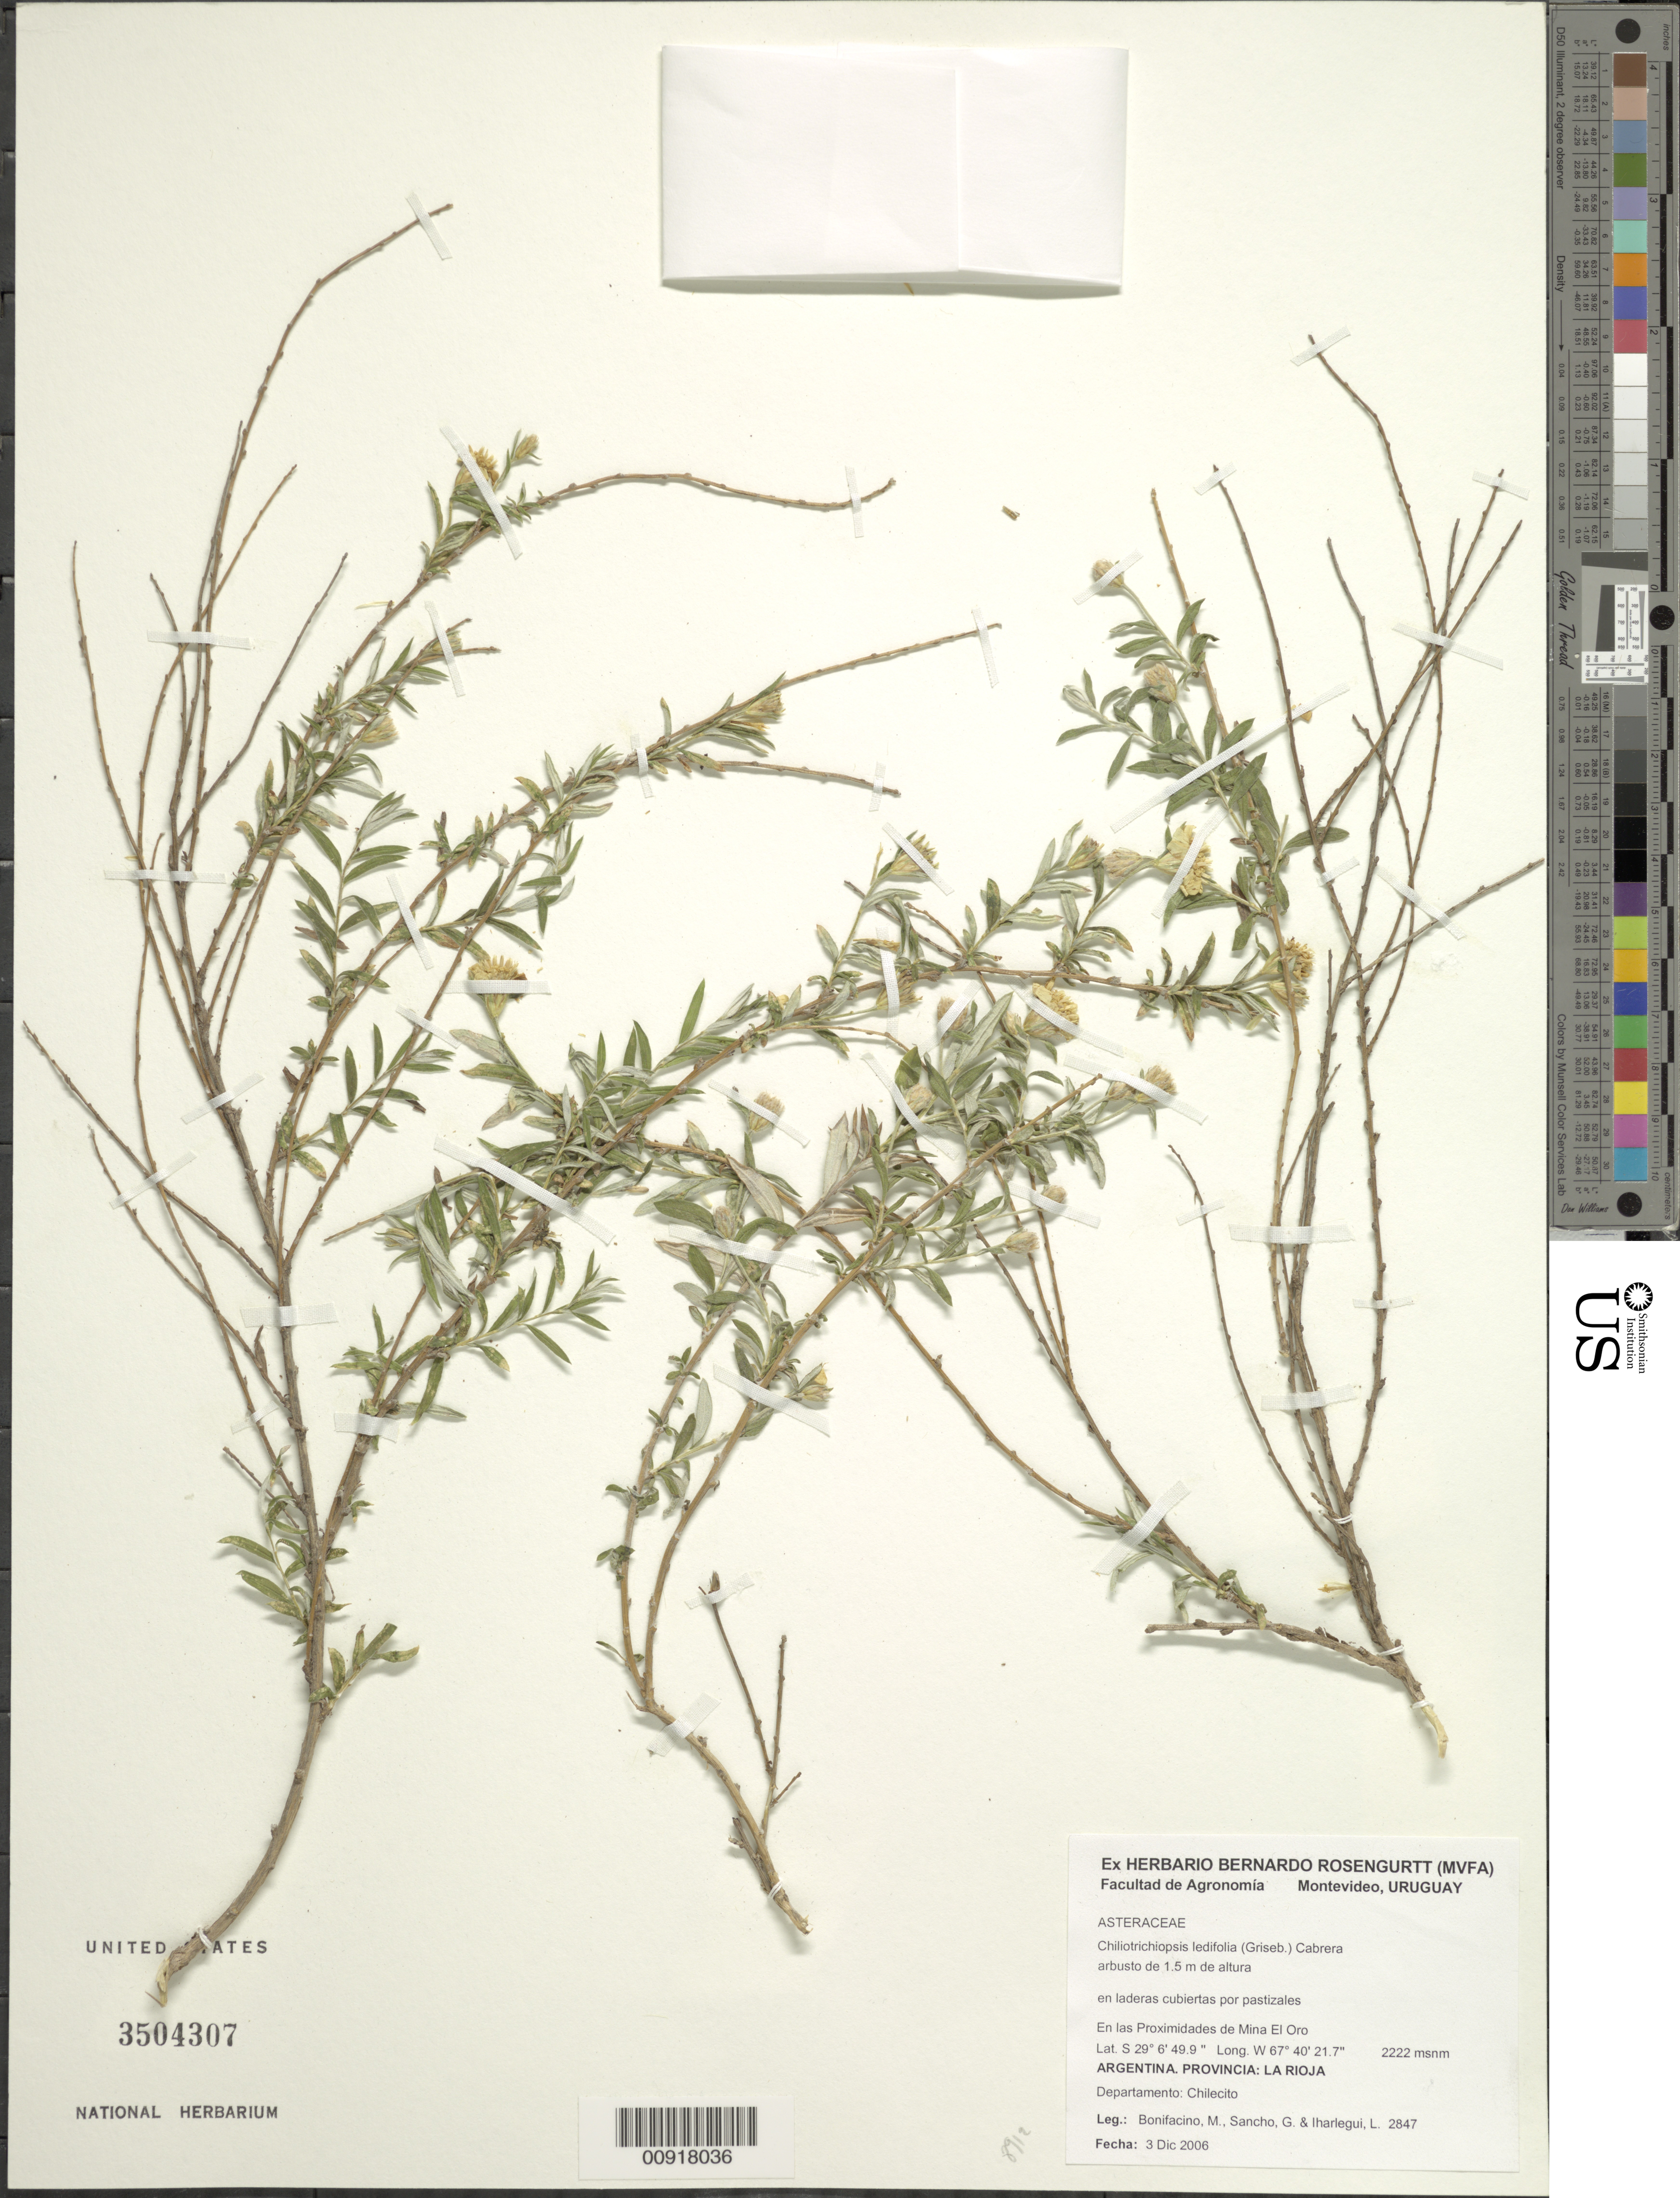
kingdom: Plantae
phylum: Tracheophyta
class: Magnoliopsida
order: Asterales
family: Asteraceae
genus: Chiliotrichiopsis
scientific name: Chiliotrichiopsis ledifolia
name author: (Griseb.) Cabrera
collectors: M. Bonifacino, G. Sancho & L. Iharlegui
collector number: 2847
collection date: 2006-12-03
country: Argentina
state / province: La Rioja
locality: Dpto. Chilecito, Mina El Oro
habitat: Laderas cubiertas por pastizales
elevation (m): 2222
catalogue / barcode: US 3504307